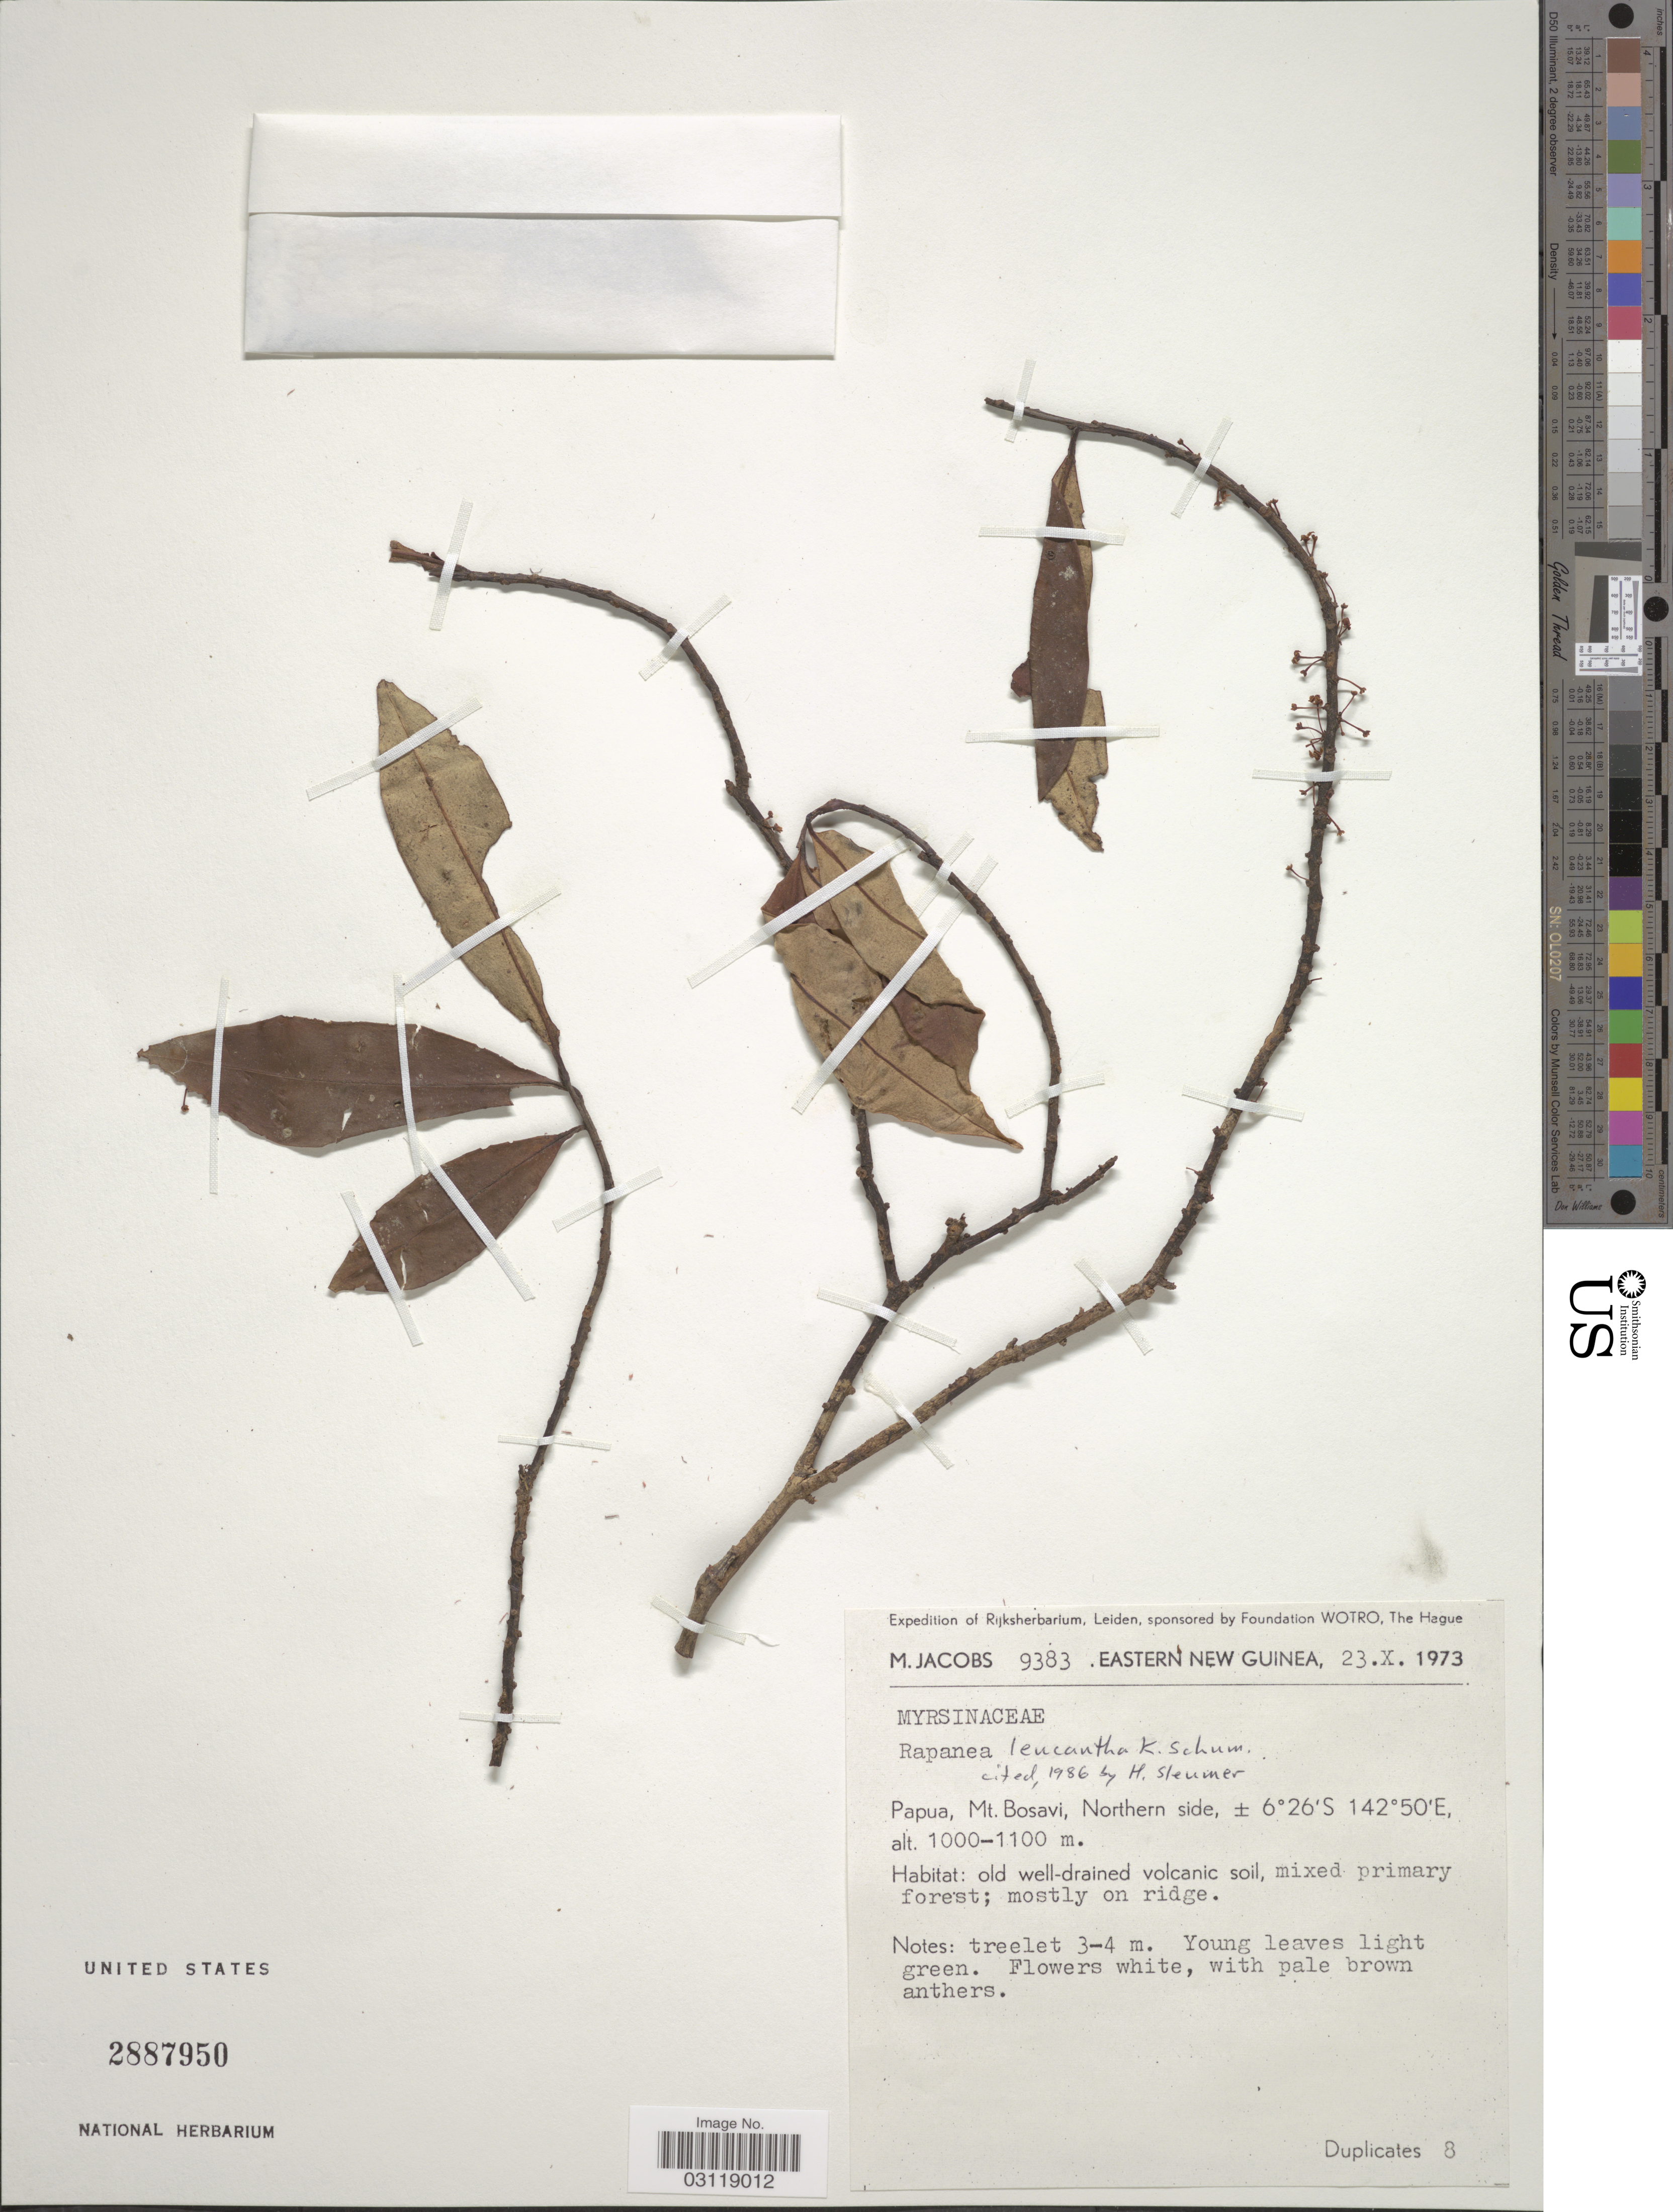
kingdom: Plantae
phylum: Tracheophyta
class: Magnoliopsida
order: Ericales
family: Primulaceae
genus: Rapanea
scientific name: Rapanea leucantha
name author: K. Schum.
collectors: M. Jacobs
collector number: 9383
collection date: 1973-10-23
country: Papua New Guinea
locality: Eastern New Guinea. Papua, Mt. Bosavi, Northern side.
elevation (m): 1000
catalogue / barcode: US 2887950